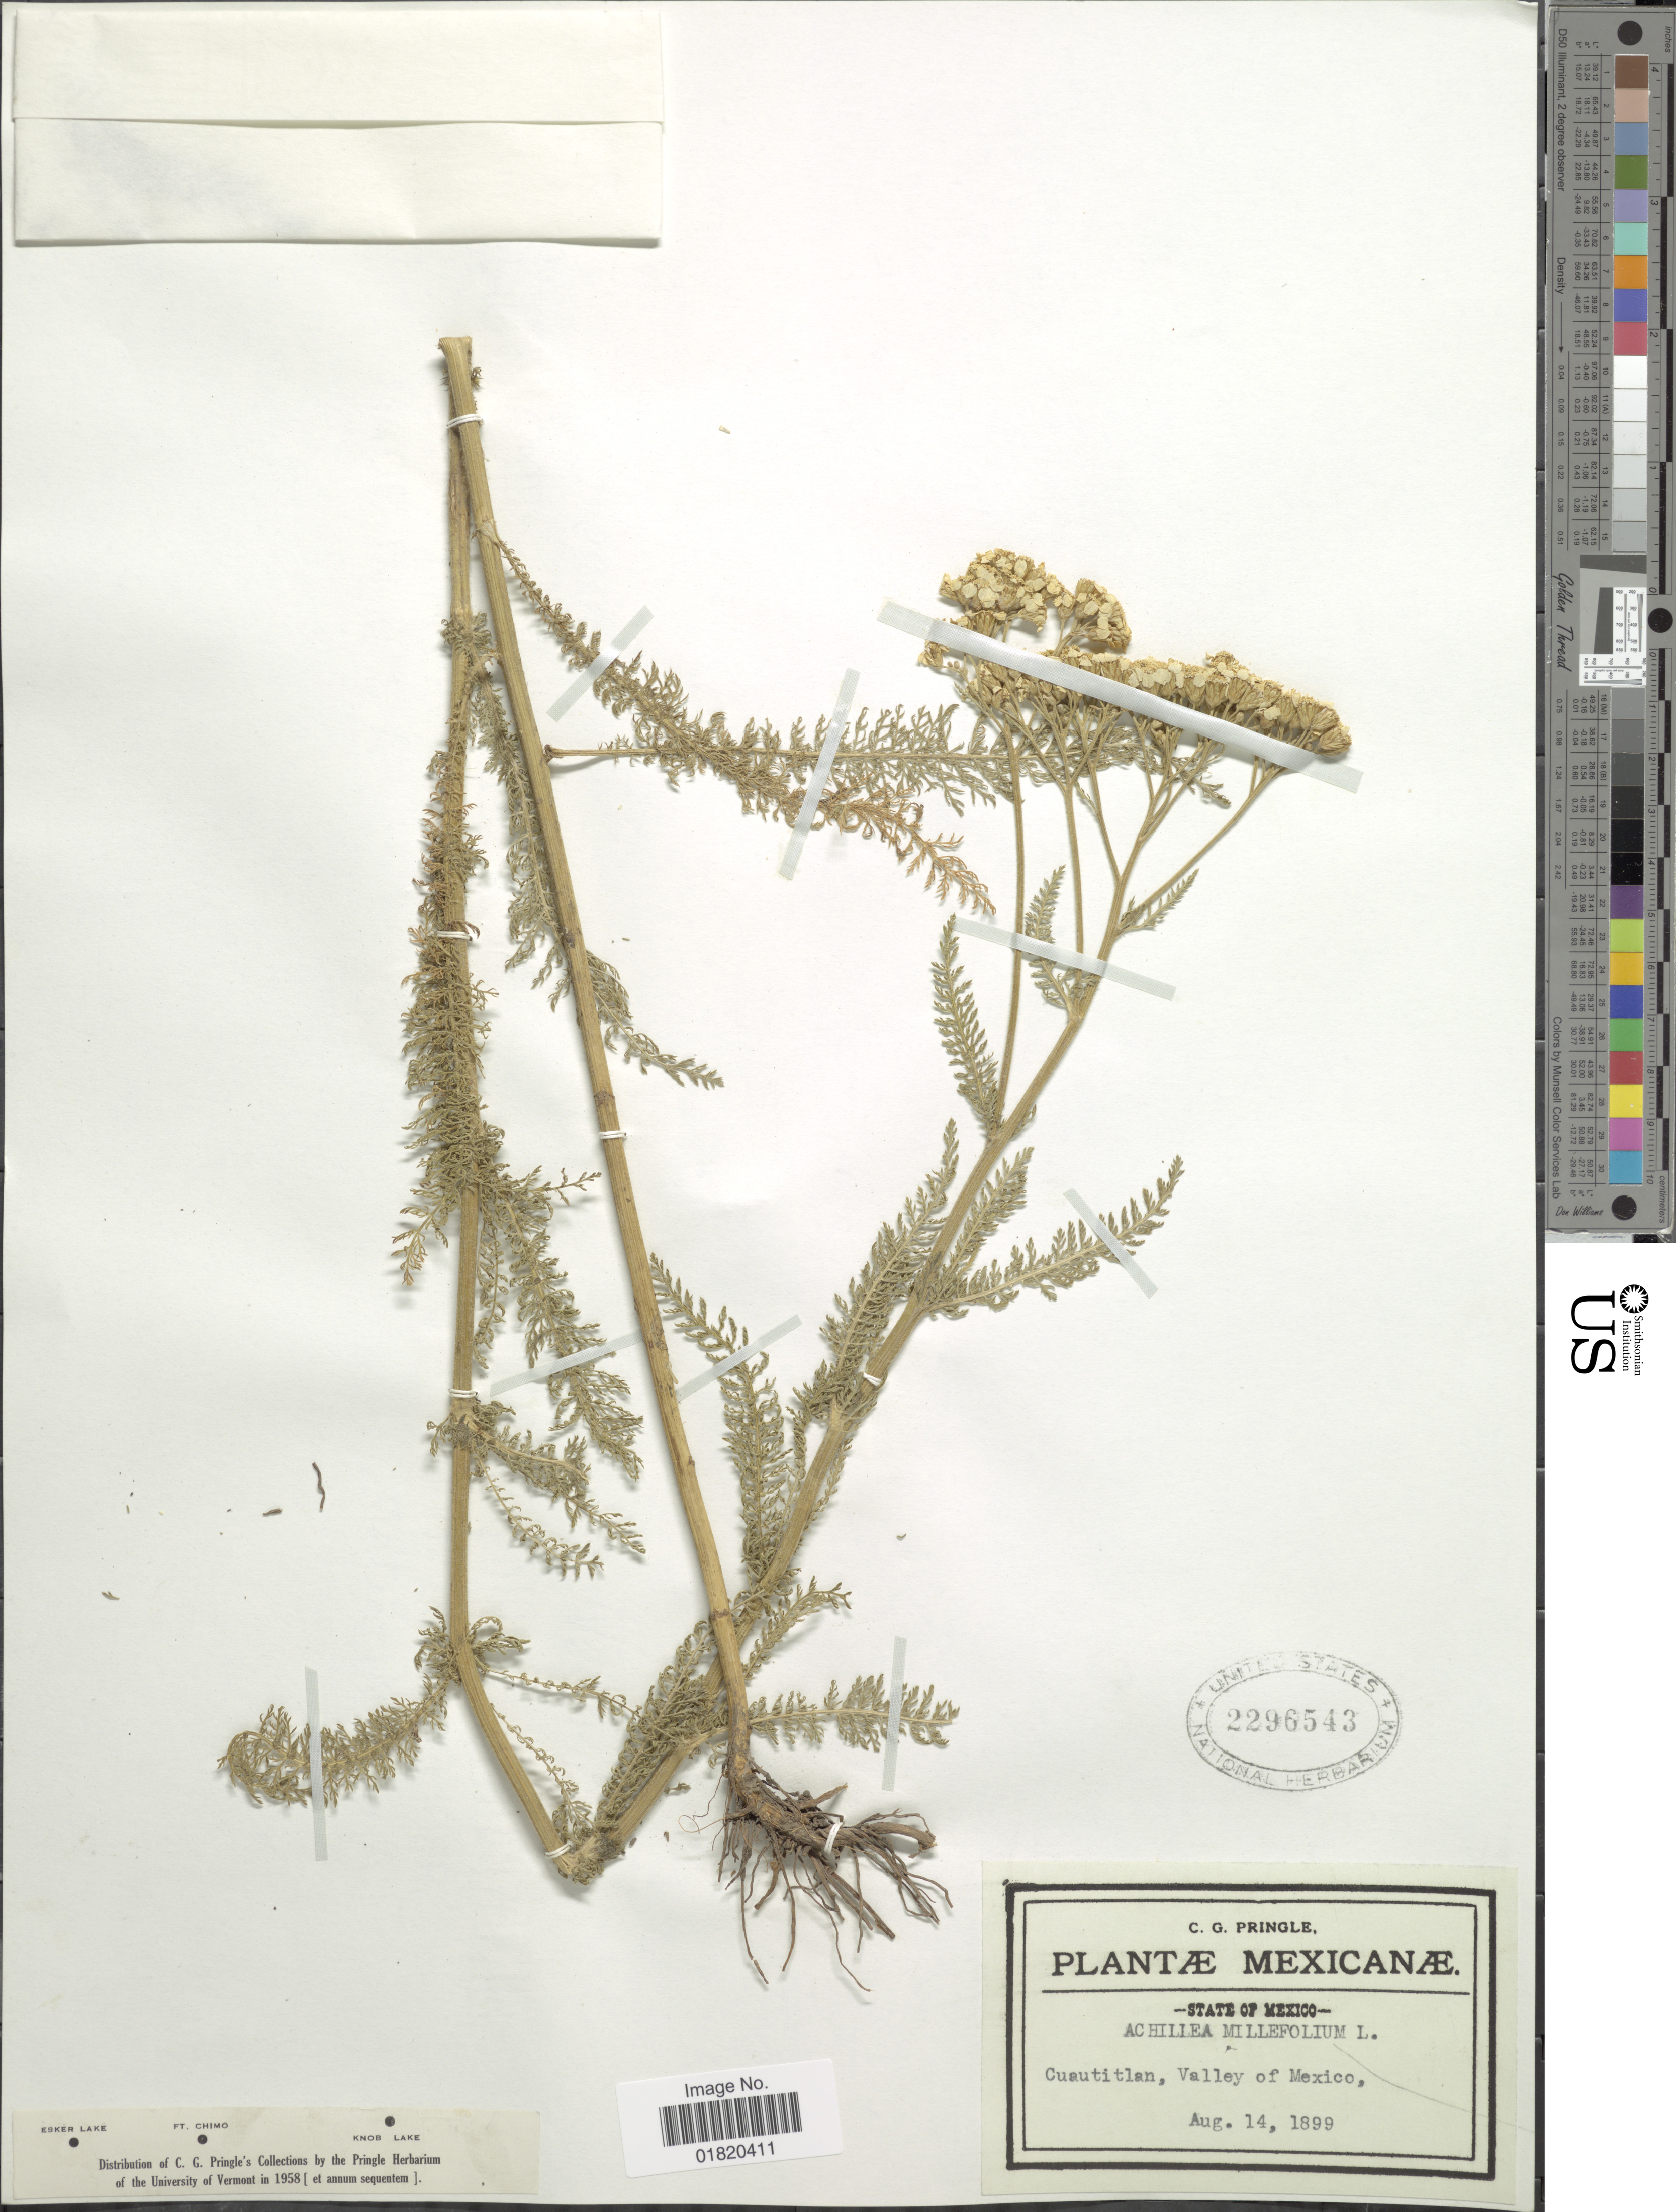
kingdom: Plantae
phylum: Tracheophyta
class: Magnoliopsida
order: Asterales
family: Asteraceae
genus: Achillea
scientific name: Achillea millefolium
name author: L.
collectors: C. G. Pringle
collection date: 1899-08-14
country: Mexico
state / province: México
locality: Cuautitlan, Valley of Mexico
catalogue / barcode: US 2296543